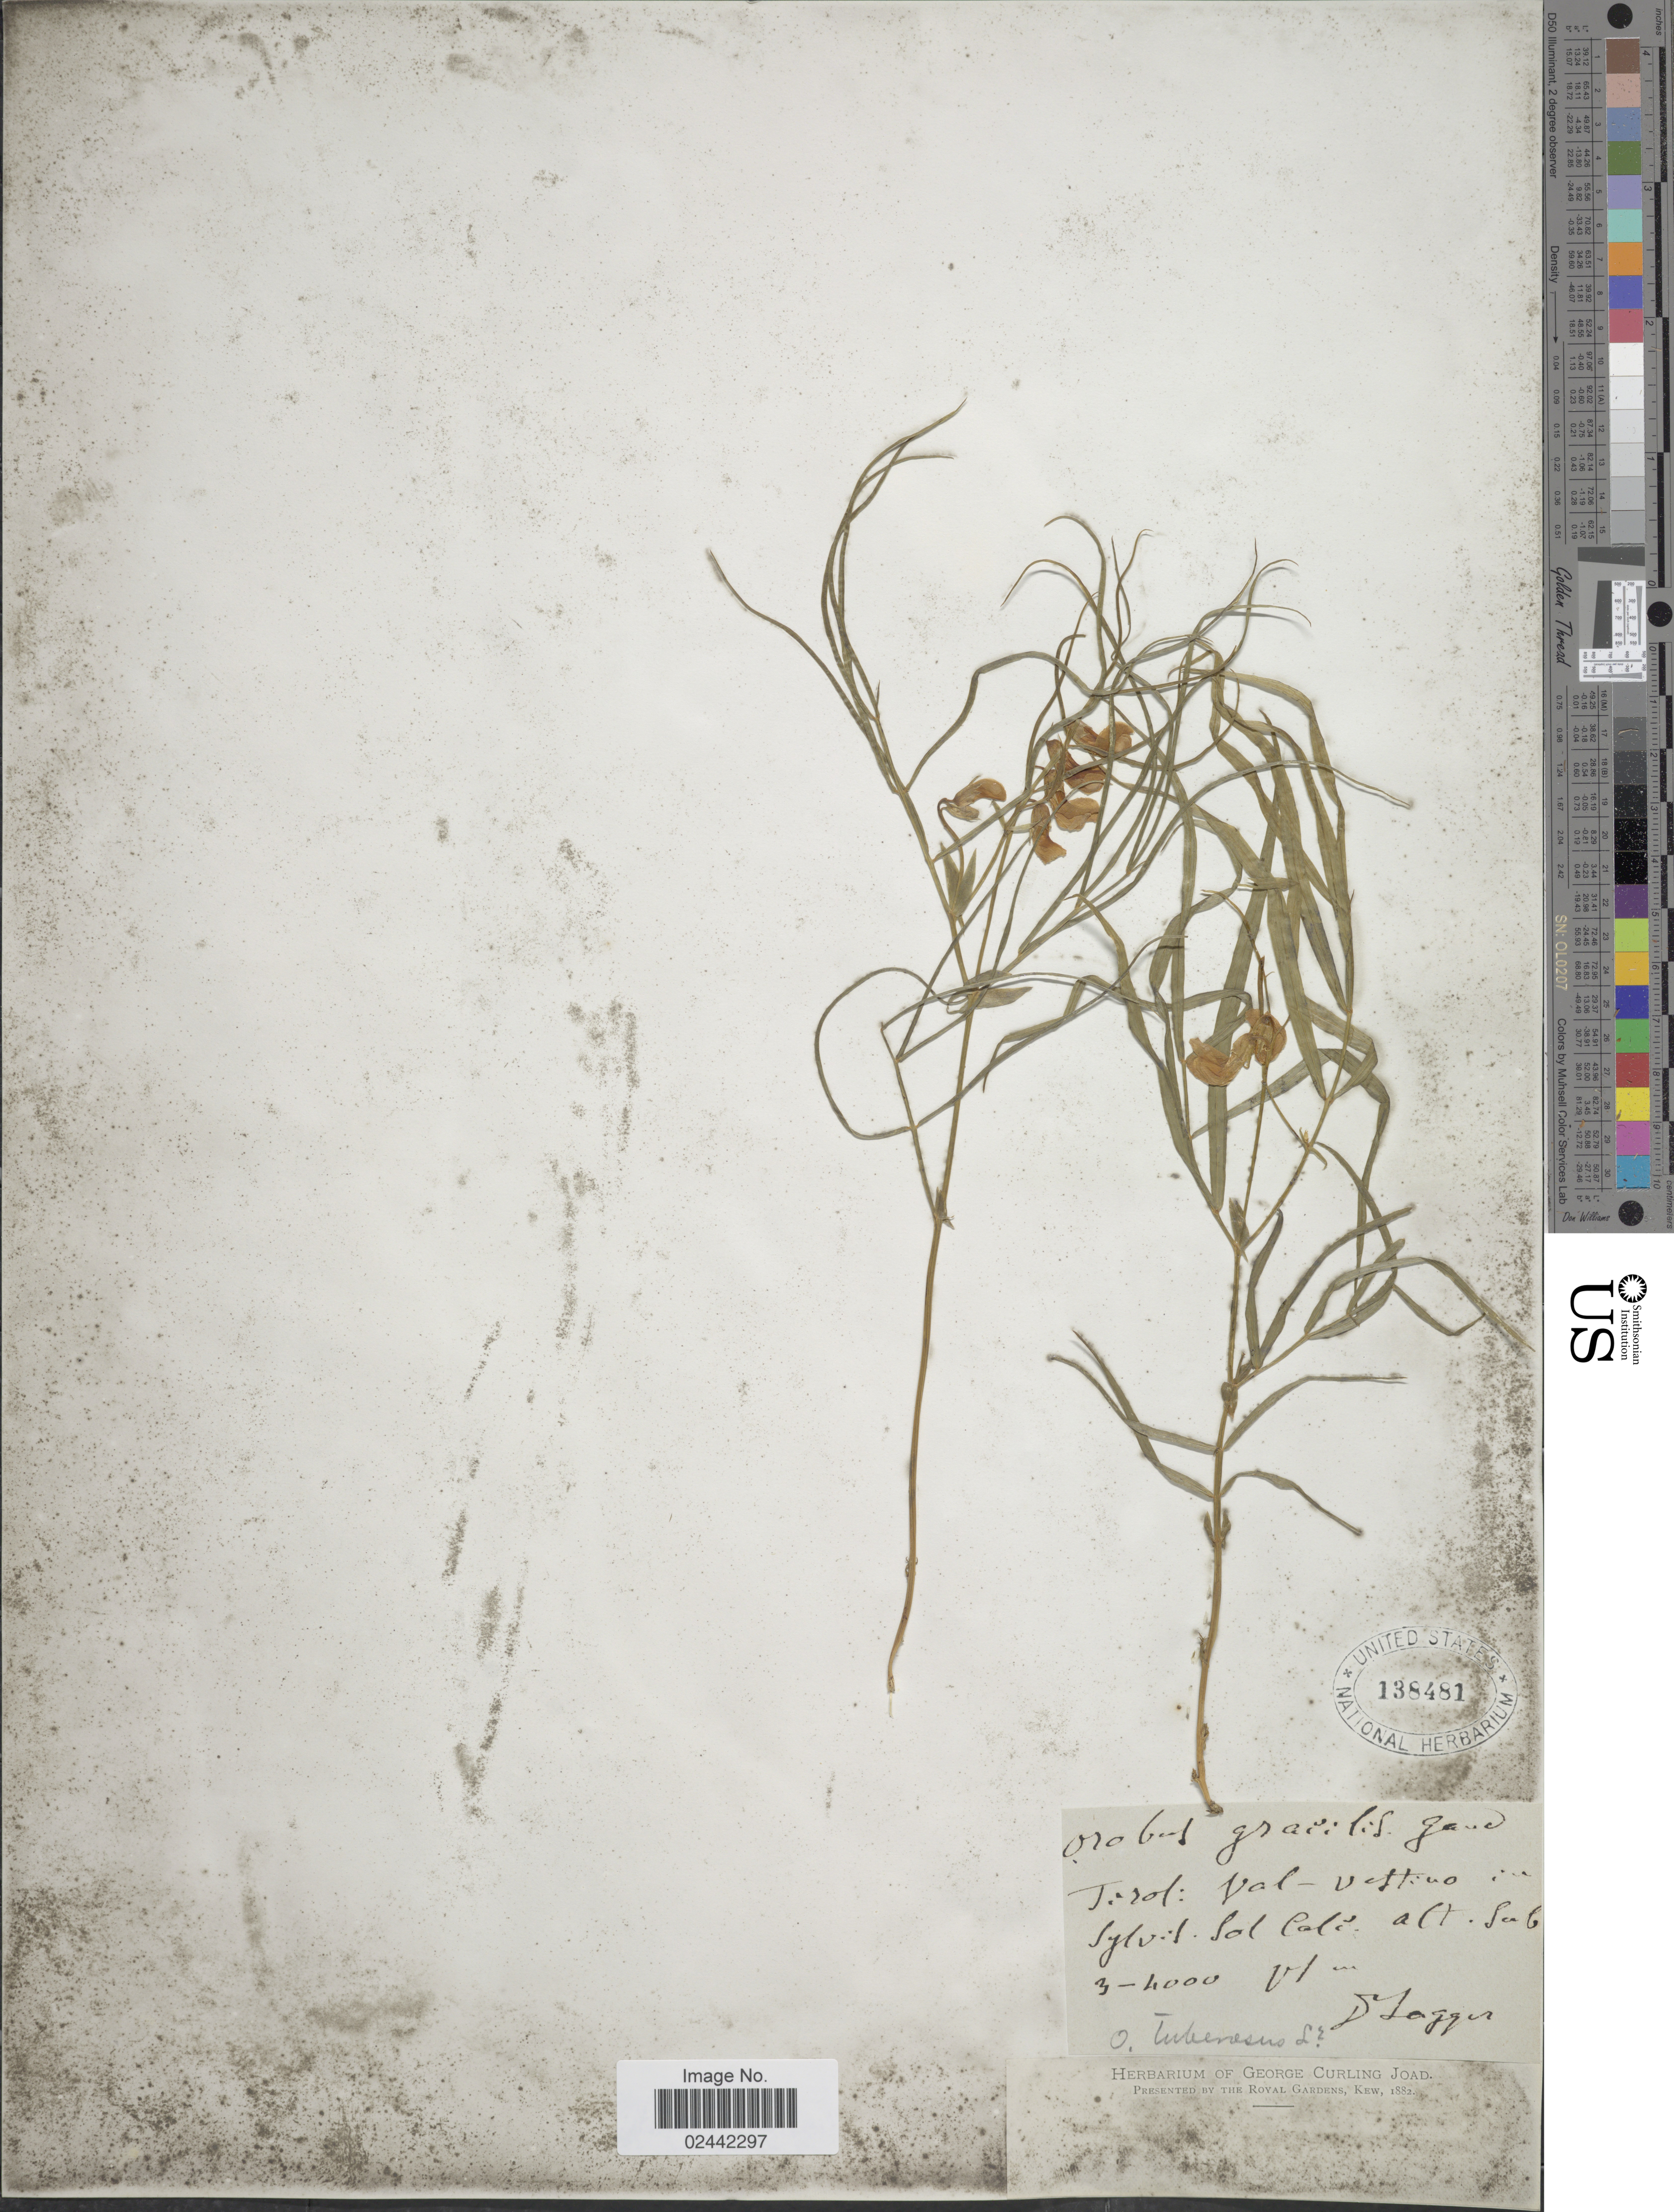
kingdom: Plantae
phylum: Tracheophyta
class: Magnoliopsida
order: Fabales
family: Fabaceae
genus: Lathyrus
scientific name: Lathyrus gracilis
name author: Phil.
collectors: F. J. Lagger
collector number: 304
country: Italy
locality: Tirol: Val - vestino Sylvil Sol Calc.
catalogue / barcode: US 138481